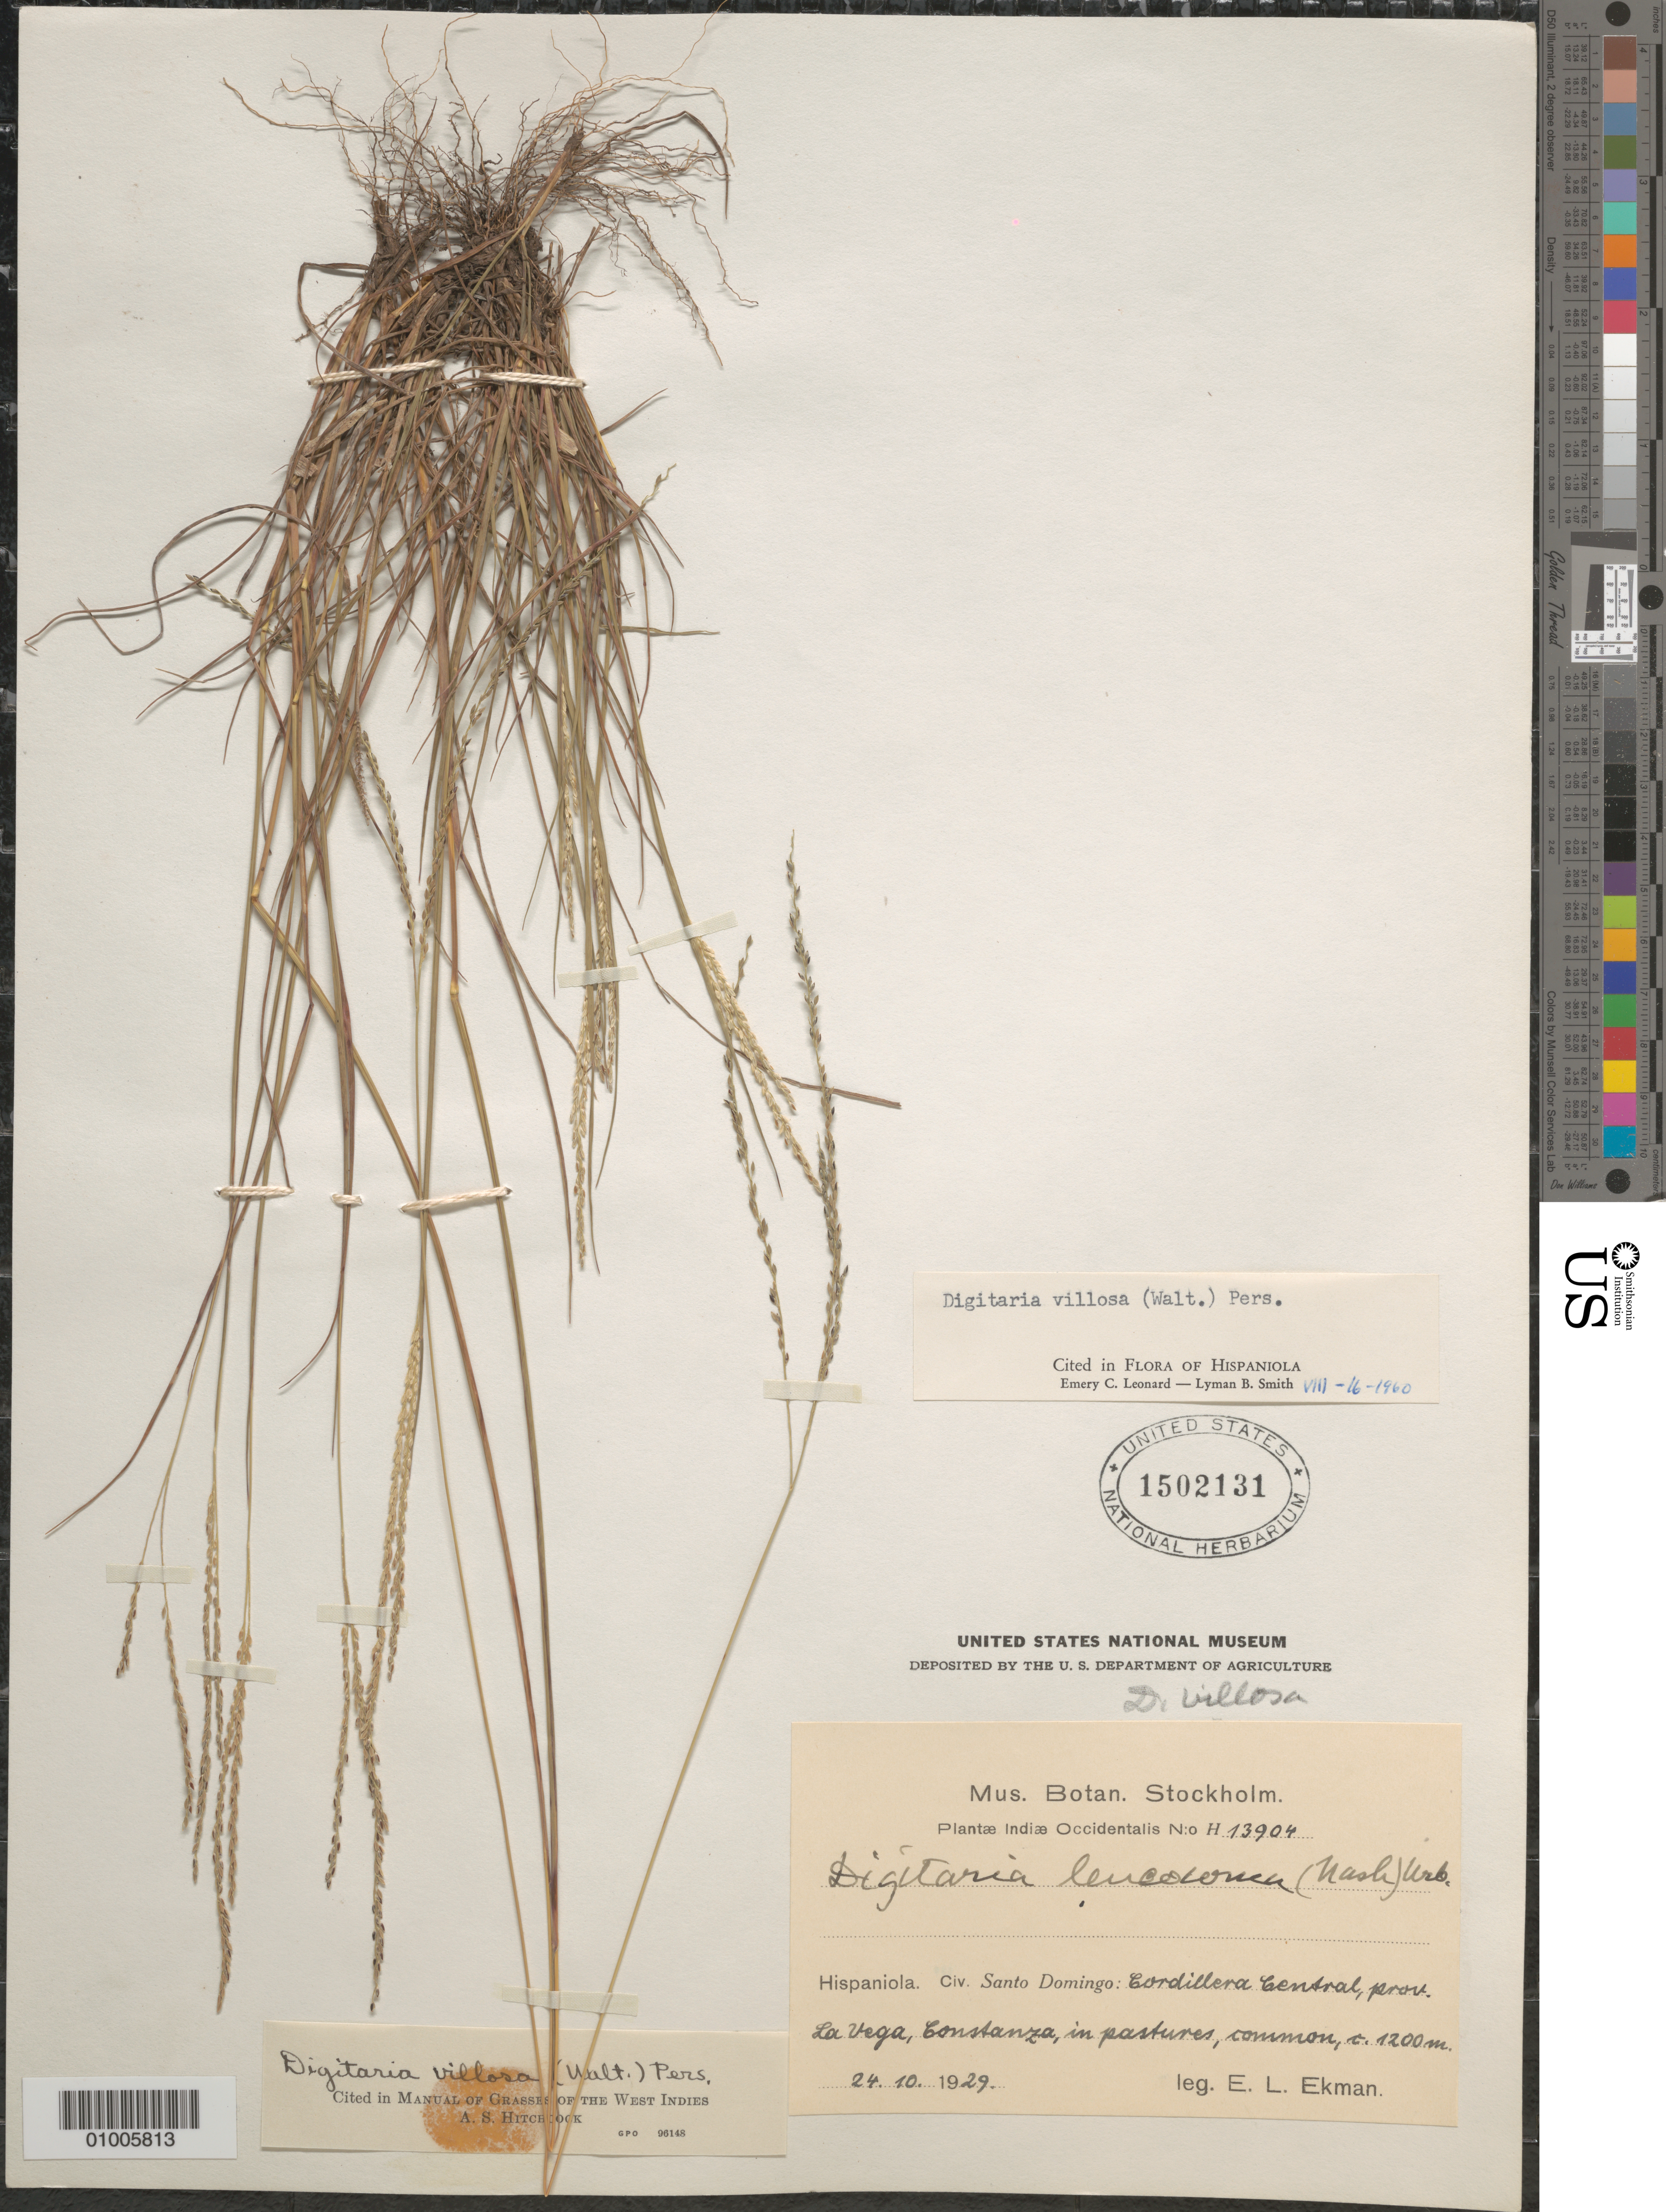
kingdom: Plantae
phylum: Tracheophyta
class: Liliopsida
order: Poales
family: Poaceae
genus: Digitaria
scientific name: Digitaria villosa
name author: (Walter) Pers.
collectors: E. L. Ekman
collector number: H 13904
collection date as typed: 24 Oct 1929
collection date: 1929-10-24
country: Dominican Republic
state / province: Distrito Nacional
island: Hispaniola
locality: La Vega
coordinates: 0 N, 0 E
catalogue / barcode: US 1502131